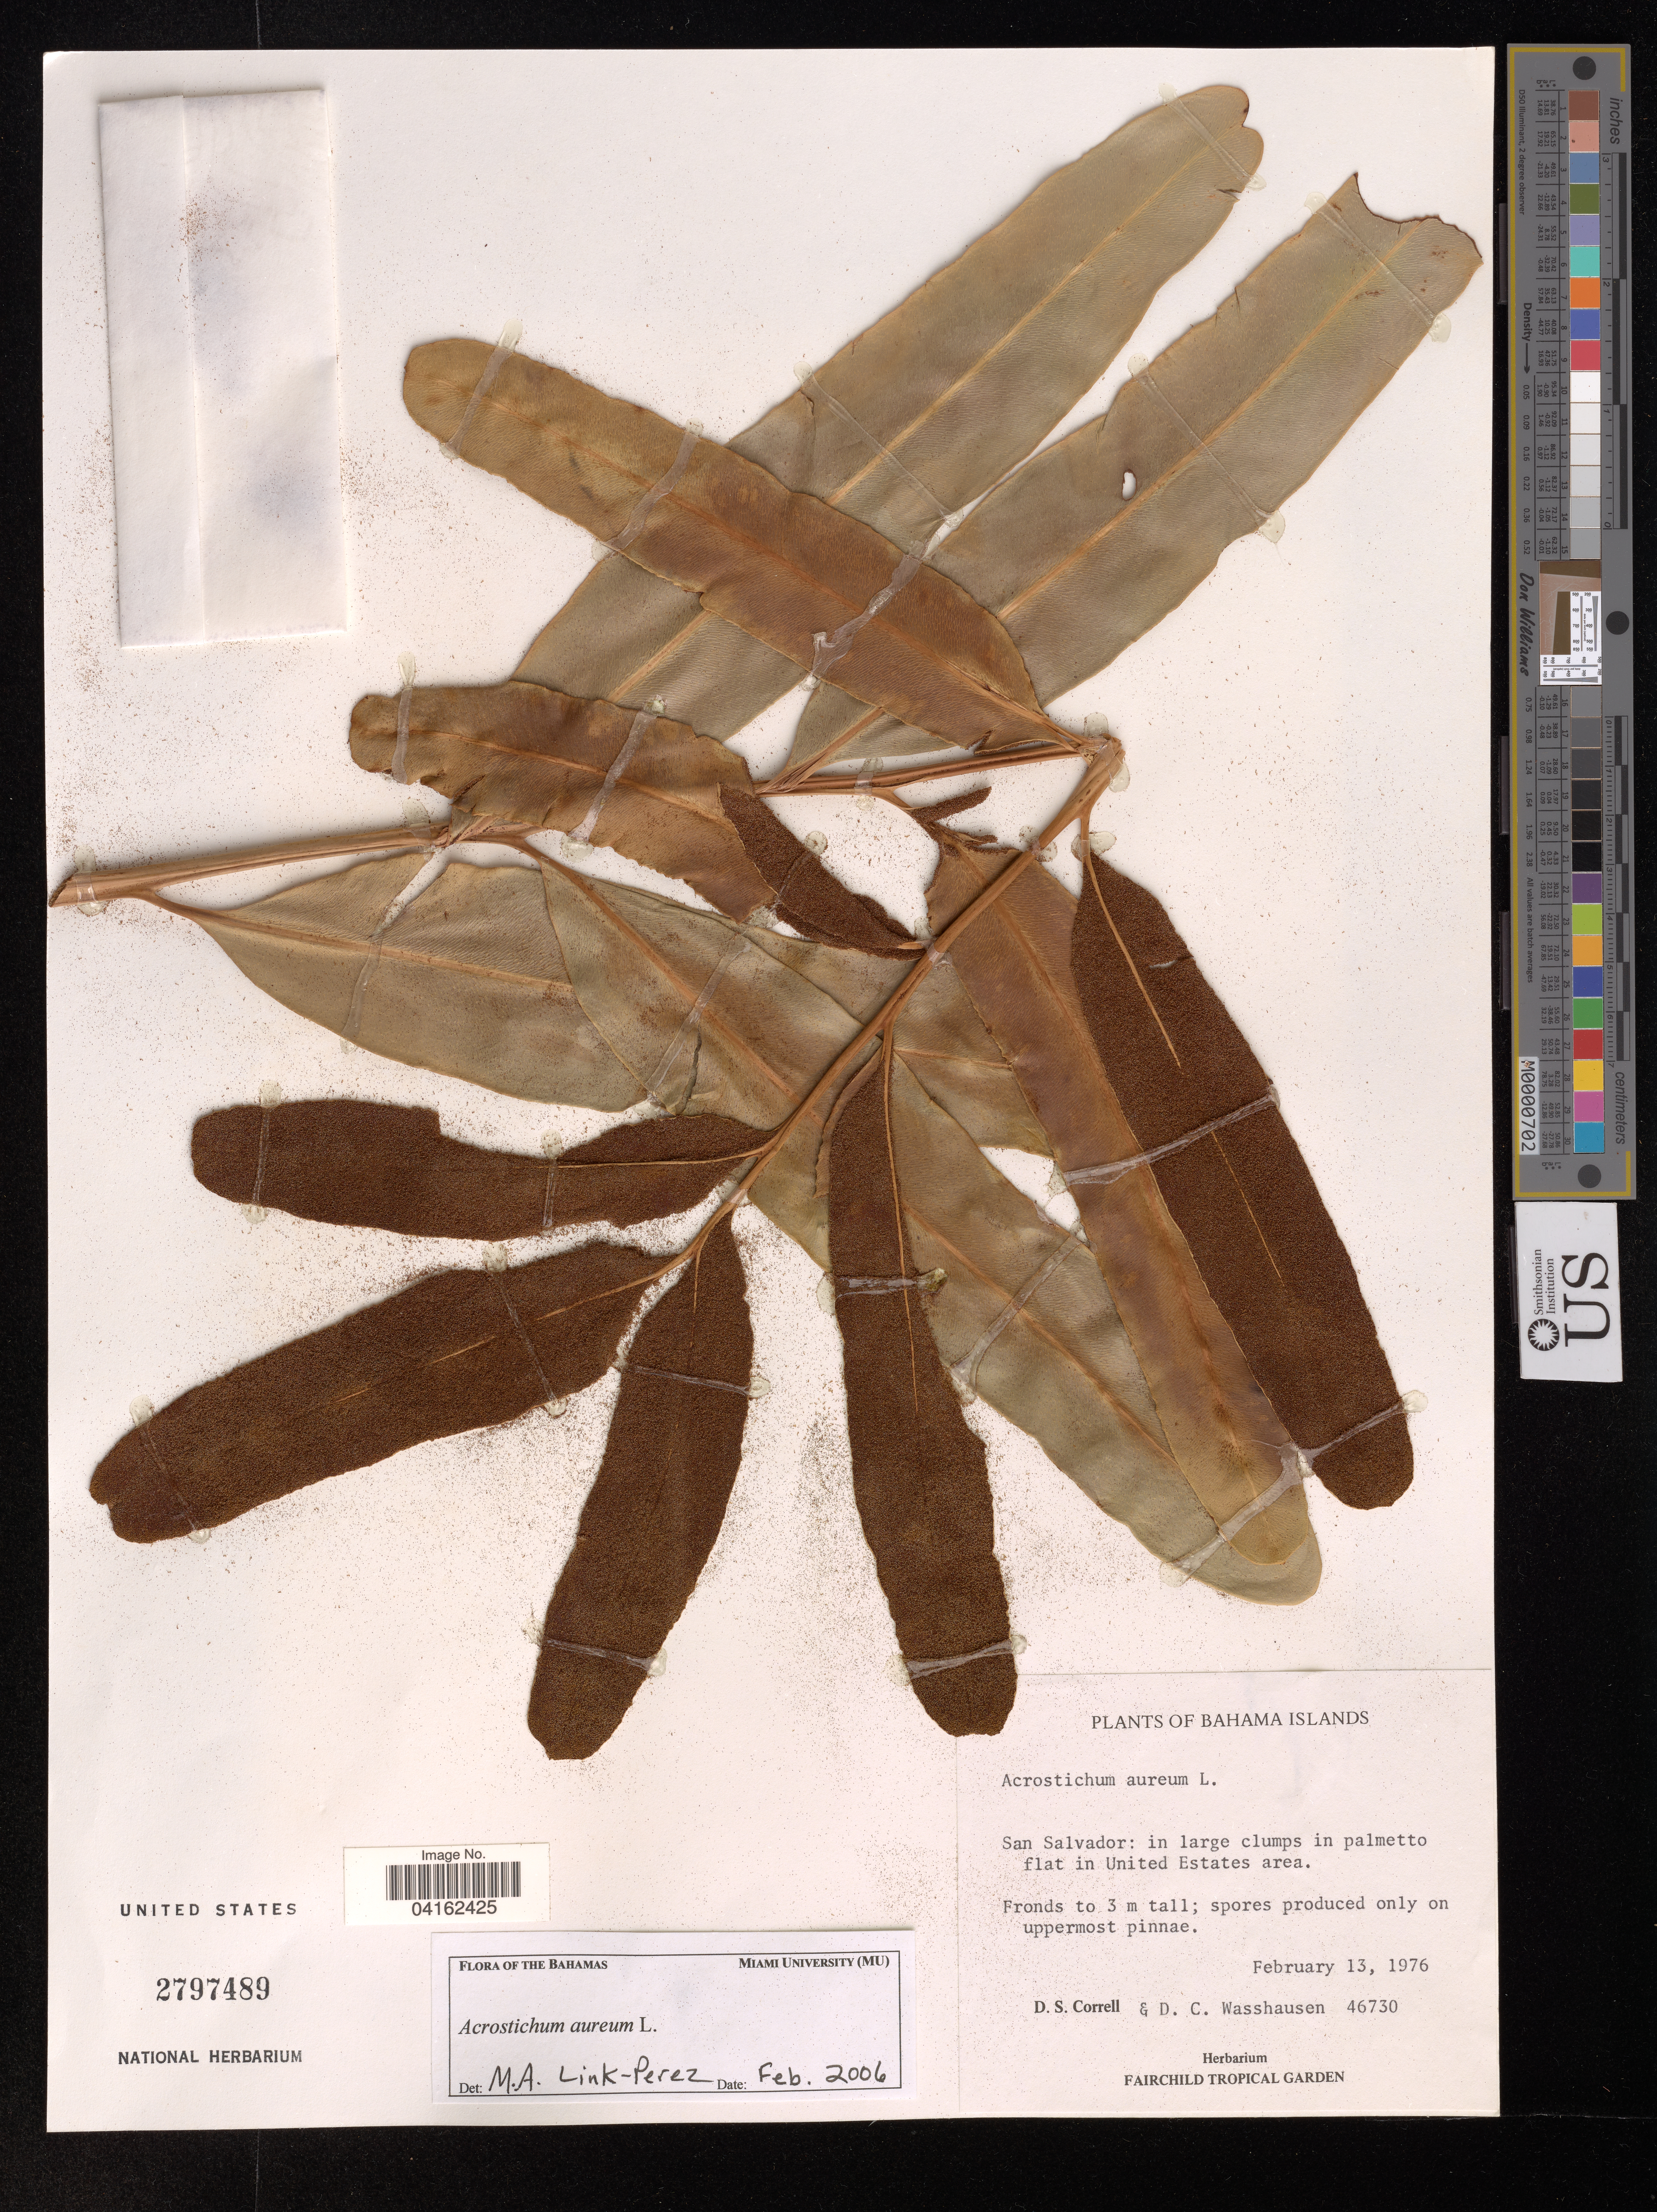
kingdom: Plantae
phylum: Tracheophyta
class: Polypodiopsida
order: Polypodiales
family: Pteridaceae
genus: Acrostichum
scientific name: Acrostichum aureum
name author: L.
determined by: Link-Perez, Melanie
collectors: D. S. Correll & D. C. Wasshausen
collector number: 46730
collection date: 1976-02-13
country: Bahamas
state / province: San Salvador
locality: In large clumps in palmetto flat in United Estates area.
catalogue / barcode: US 2797489